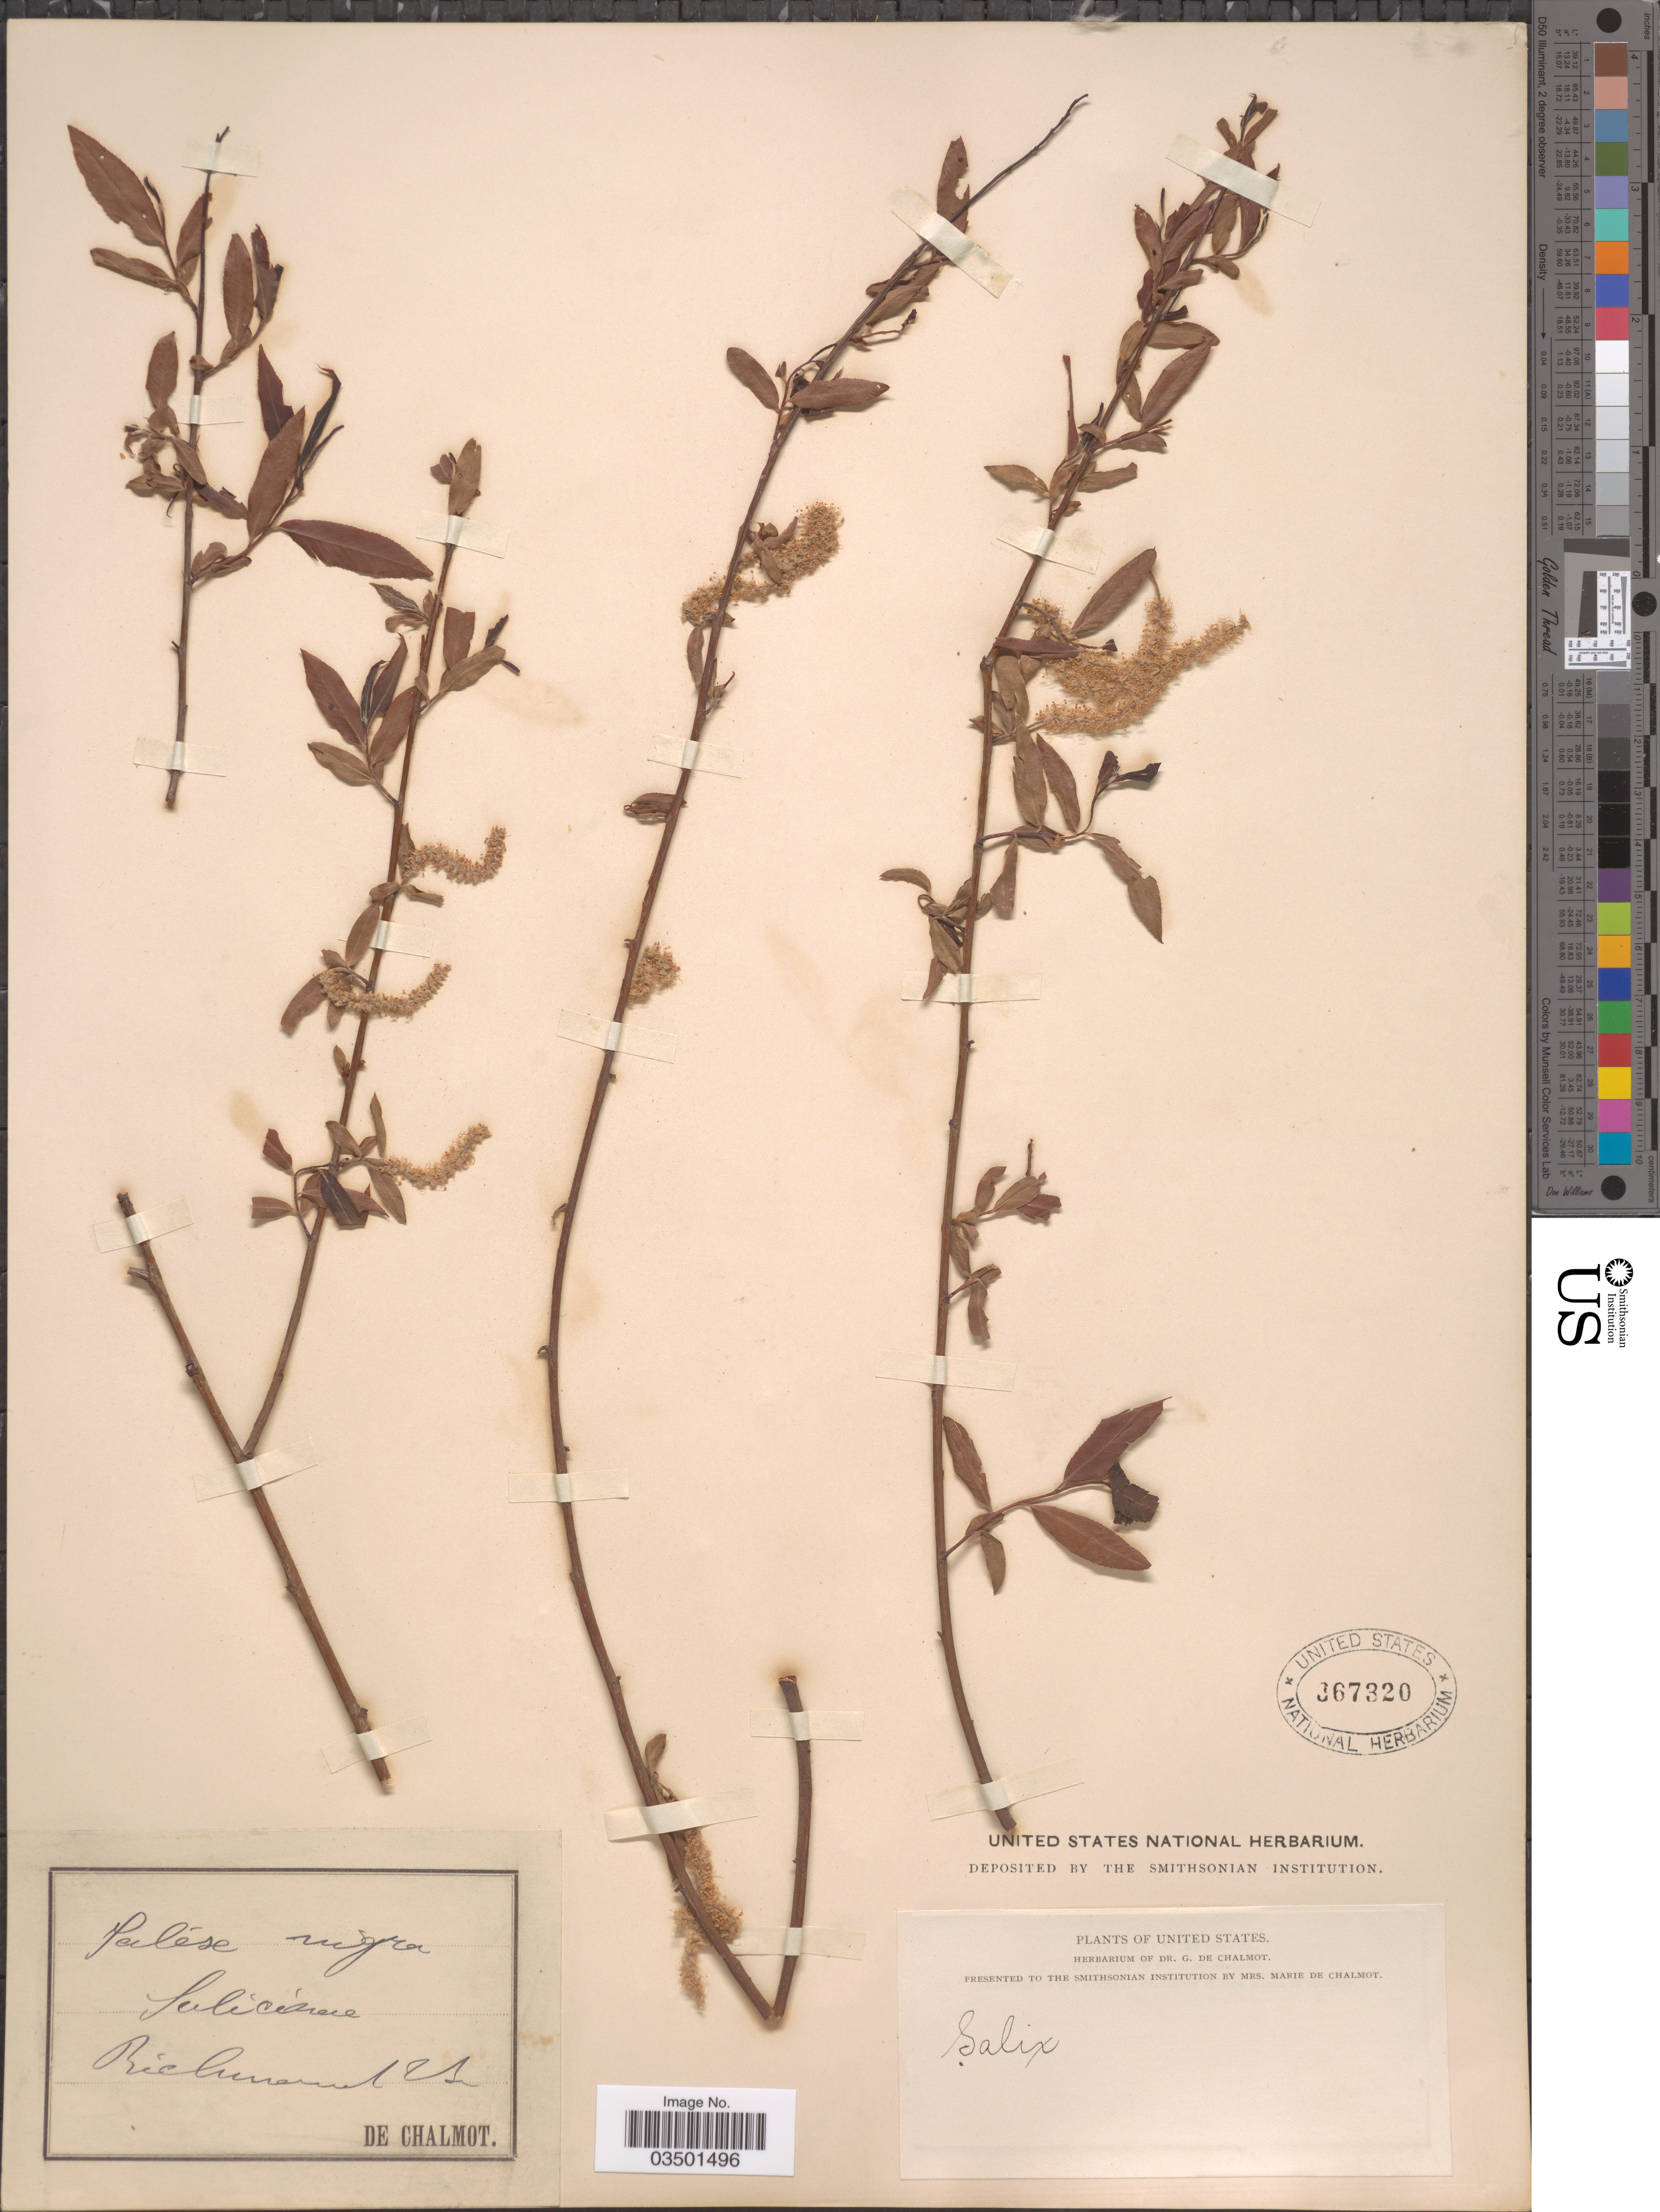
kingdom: Plantae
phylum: Tracheophyta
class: Magnoliopsida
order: Malpighiales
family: Salicaceae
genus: Salix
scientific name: Salix nigra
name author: Marshall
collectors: G. de Chalmot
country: United States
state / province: Virginia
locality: Richmond.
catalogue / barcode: US 367320